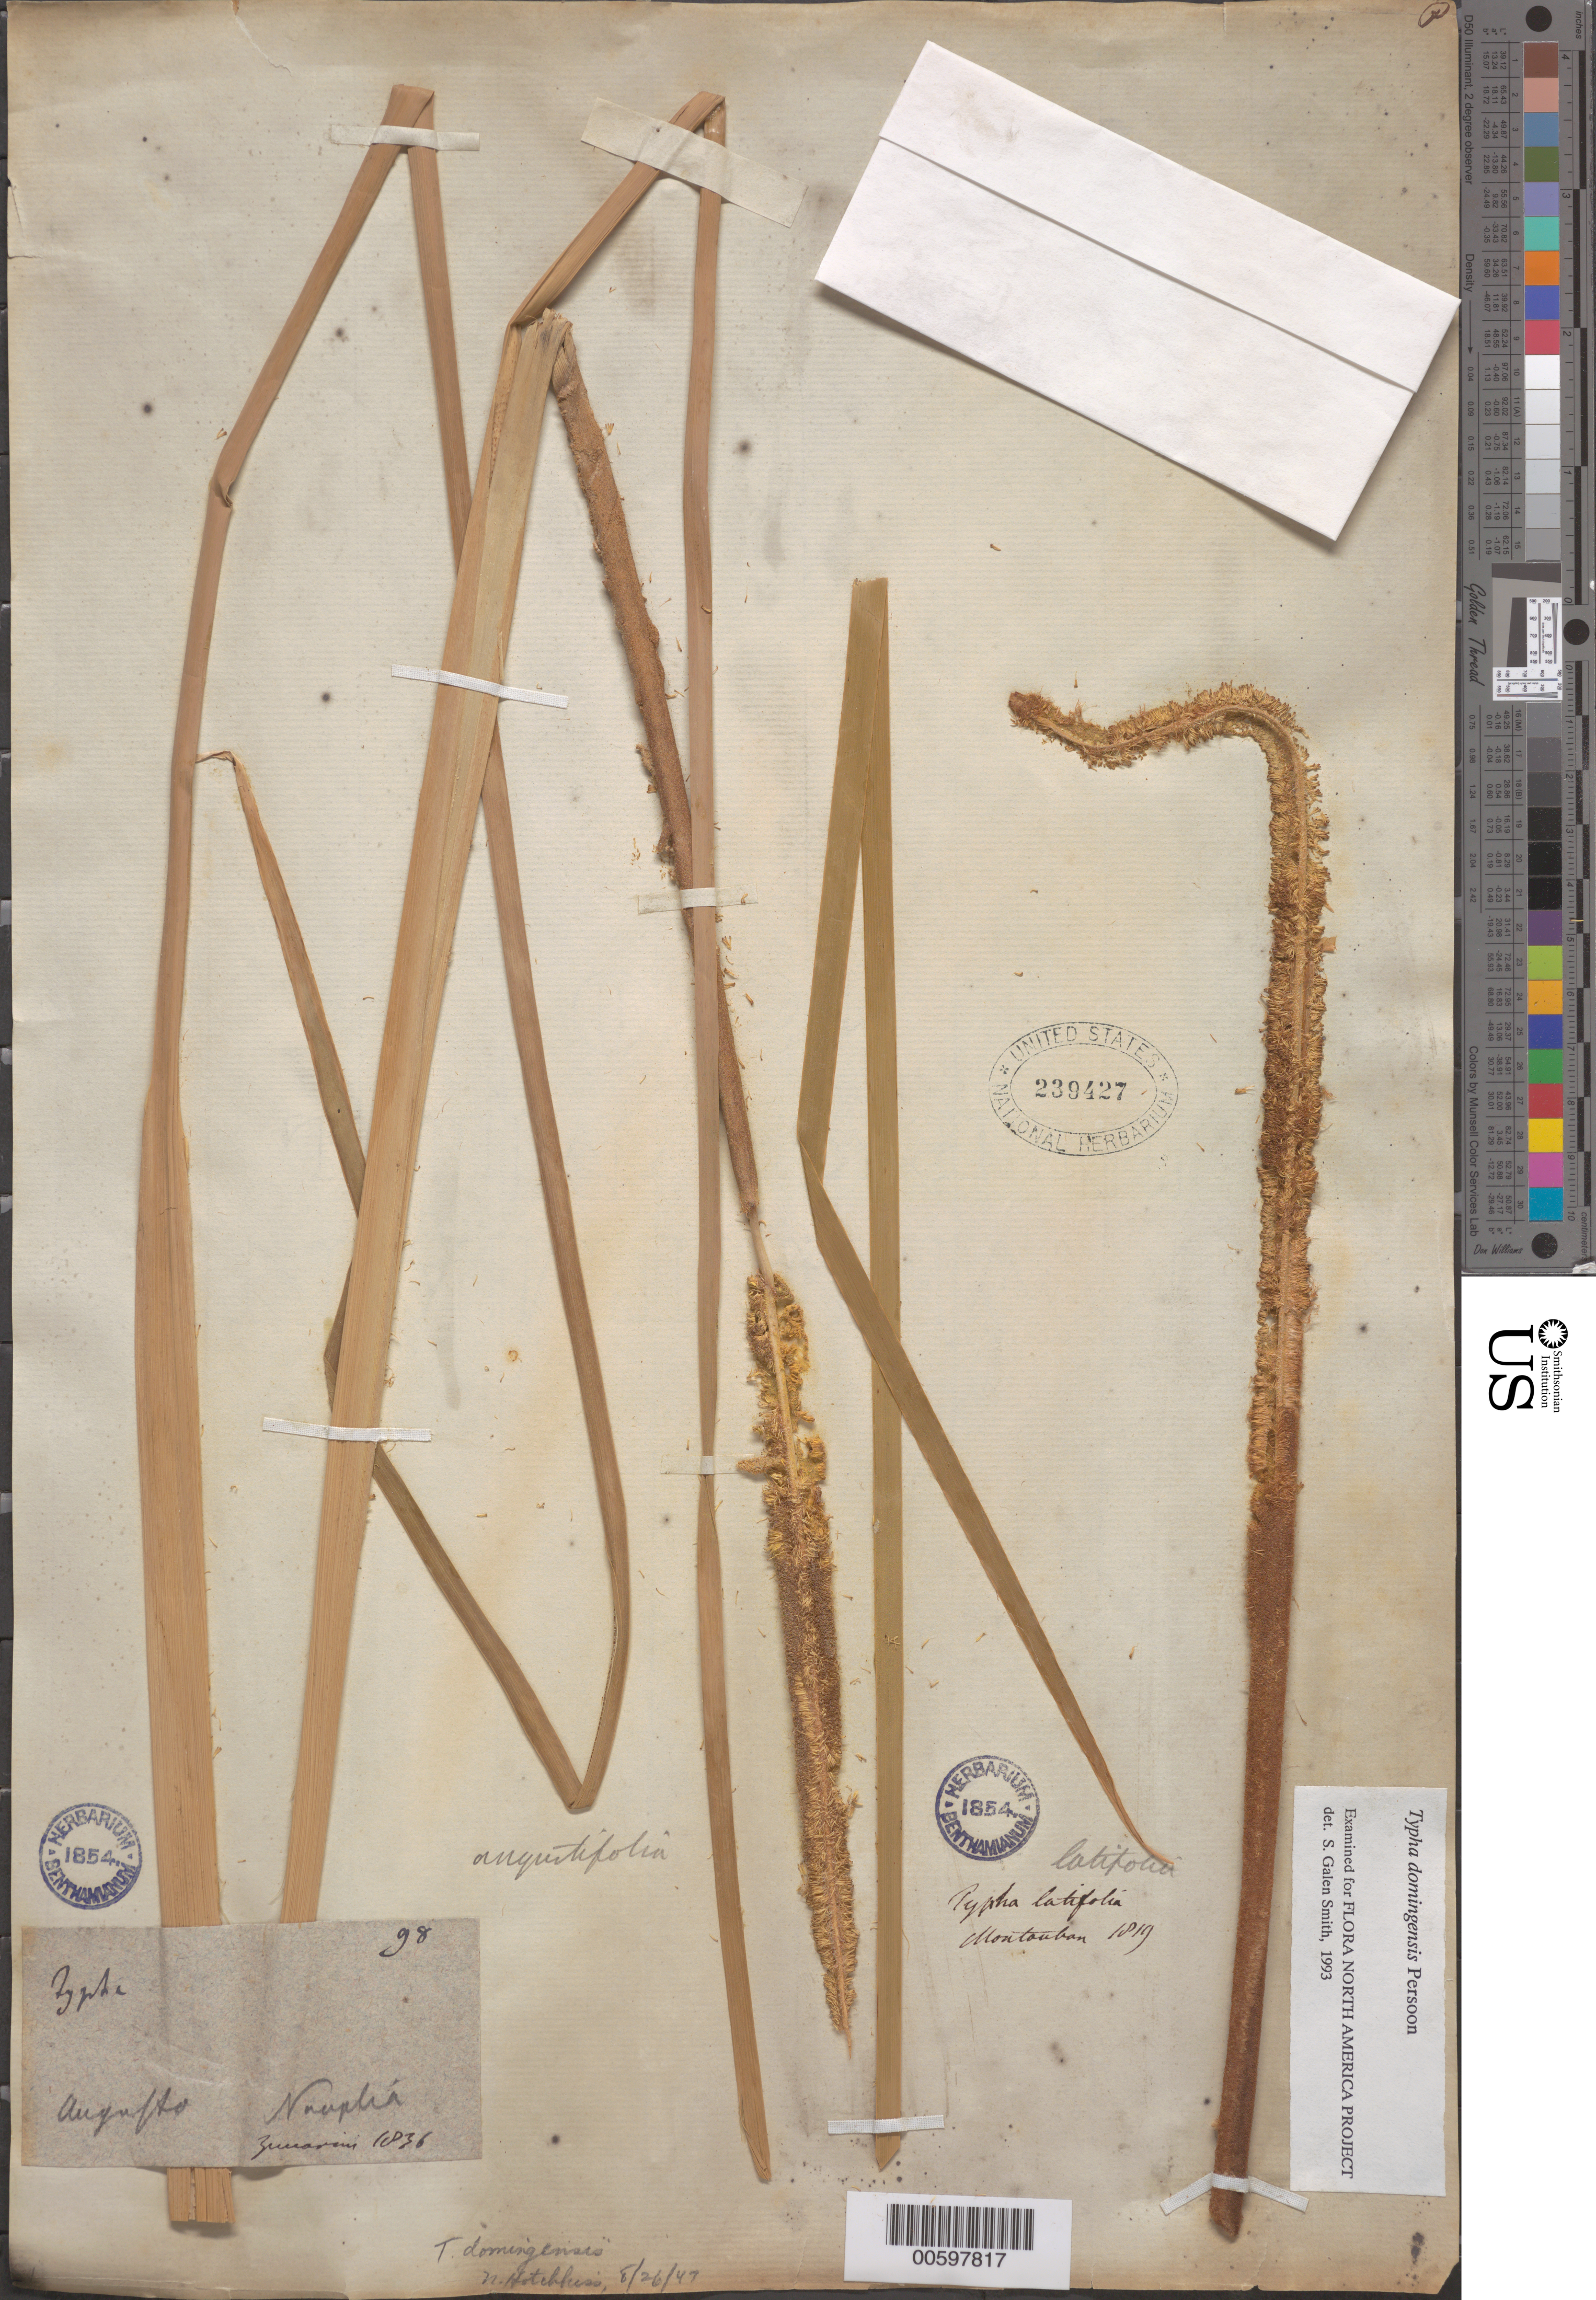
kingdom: Plantae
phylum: Tracheophyta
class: Liliopsida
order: Poales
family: Typhaceae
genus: Typha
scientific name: Typha domingensis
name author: Pers.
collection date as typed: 1819 to -- --- 1836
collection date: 1819/1836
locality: Nauplia, Montaubon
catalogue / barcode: US 239427